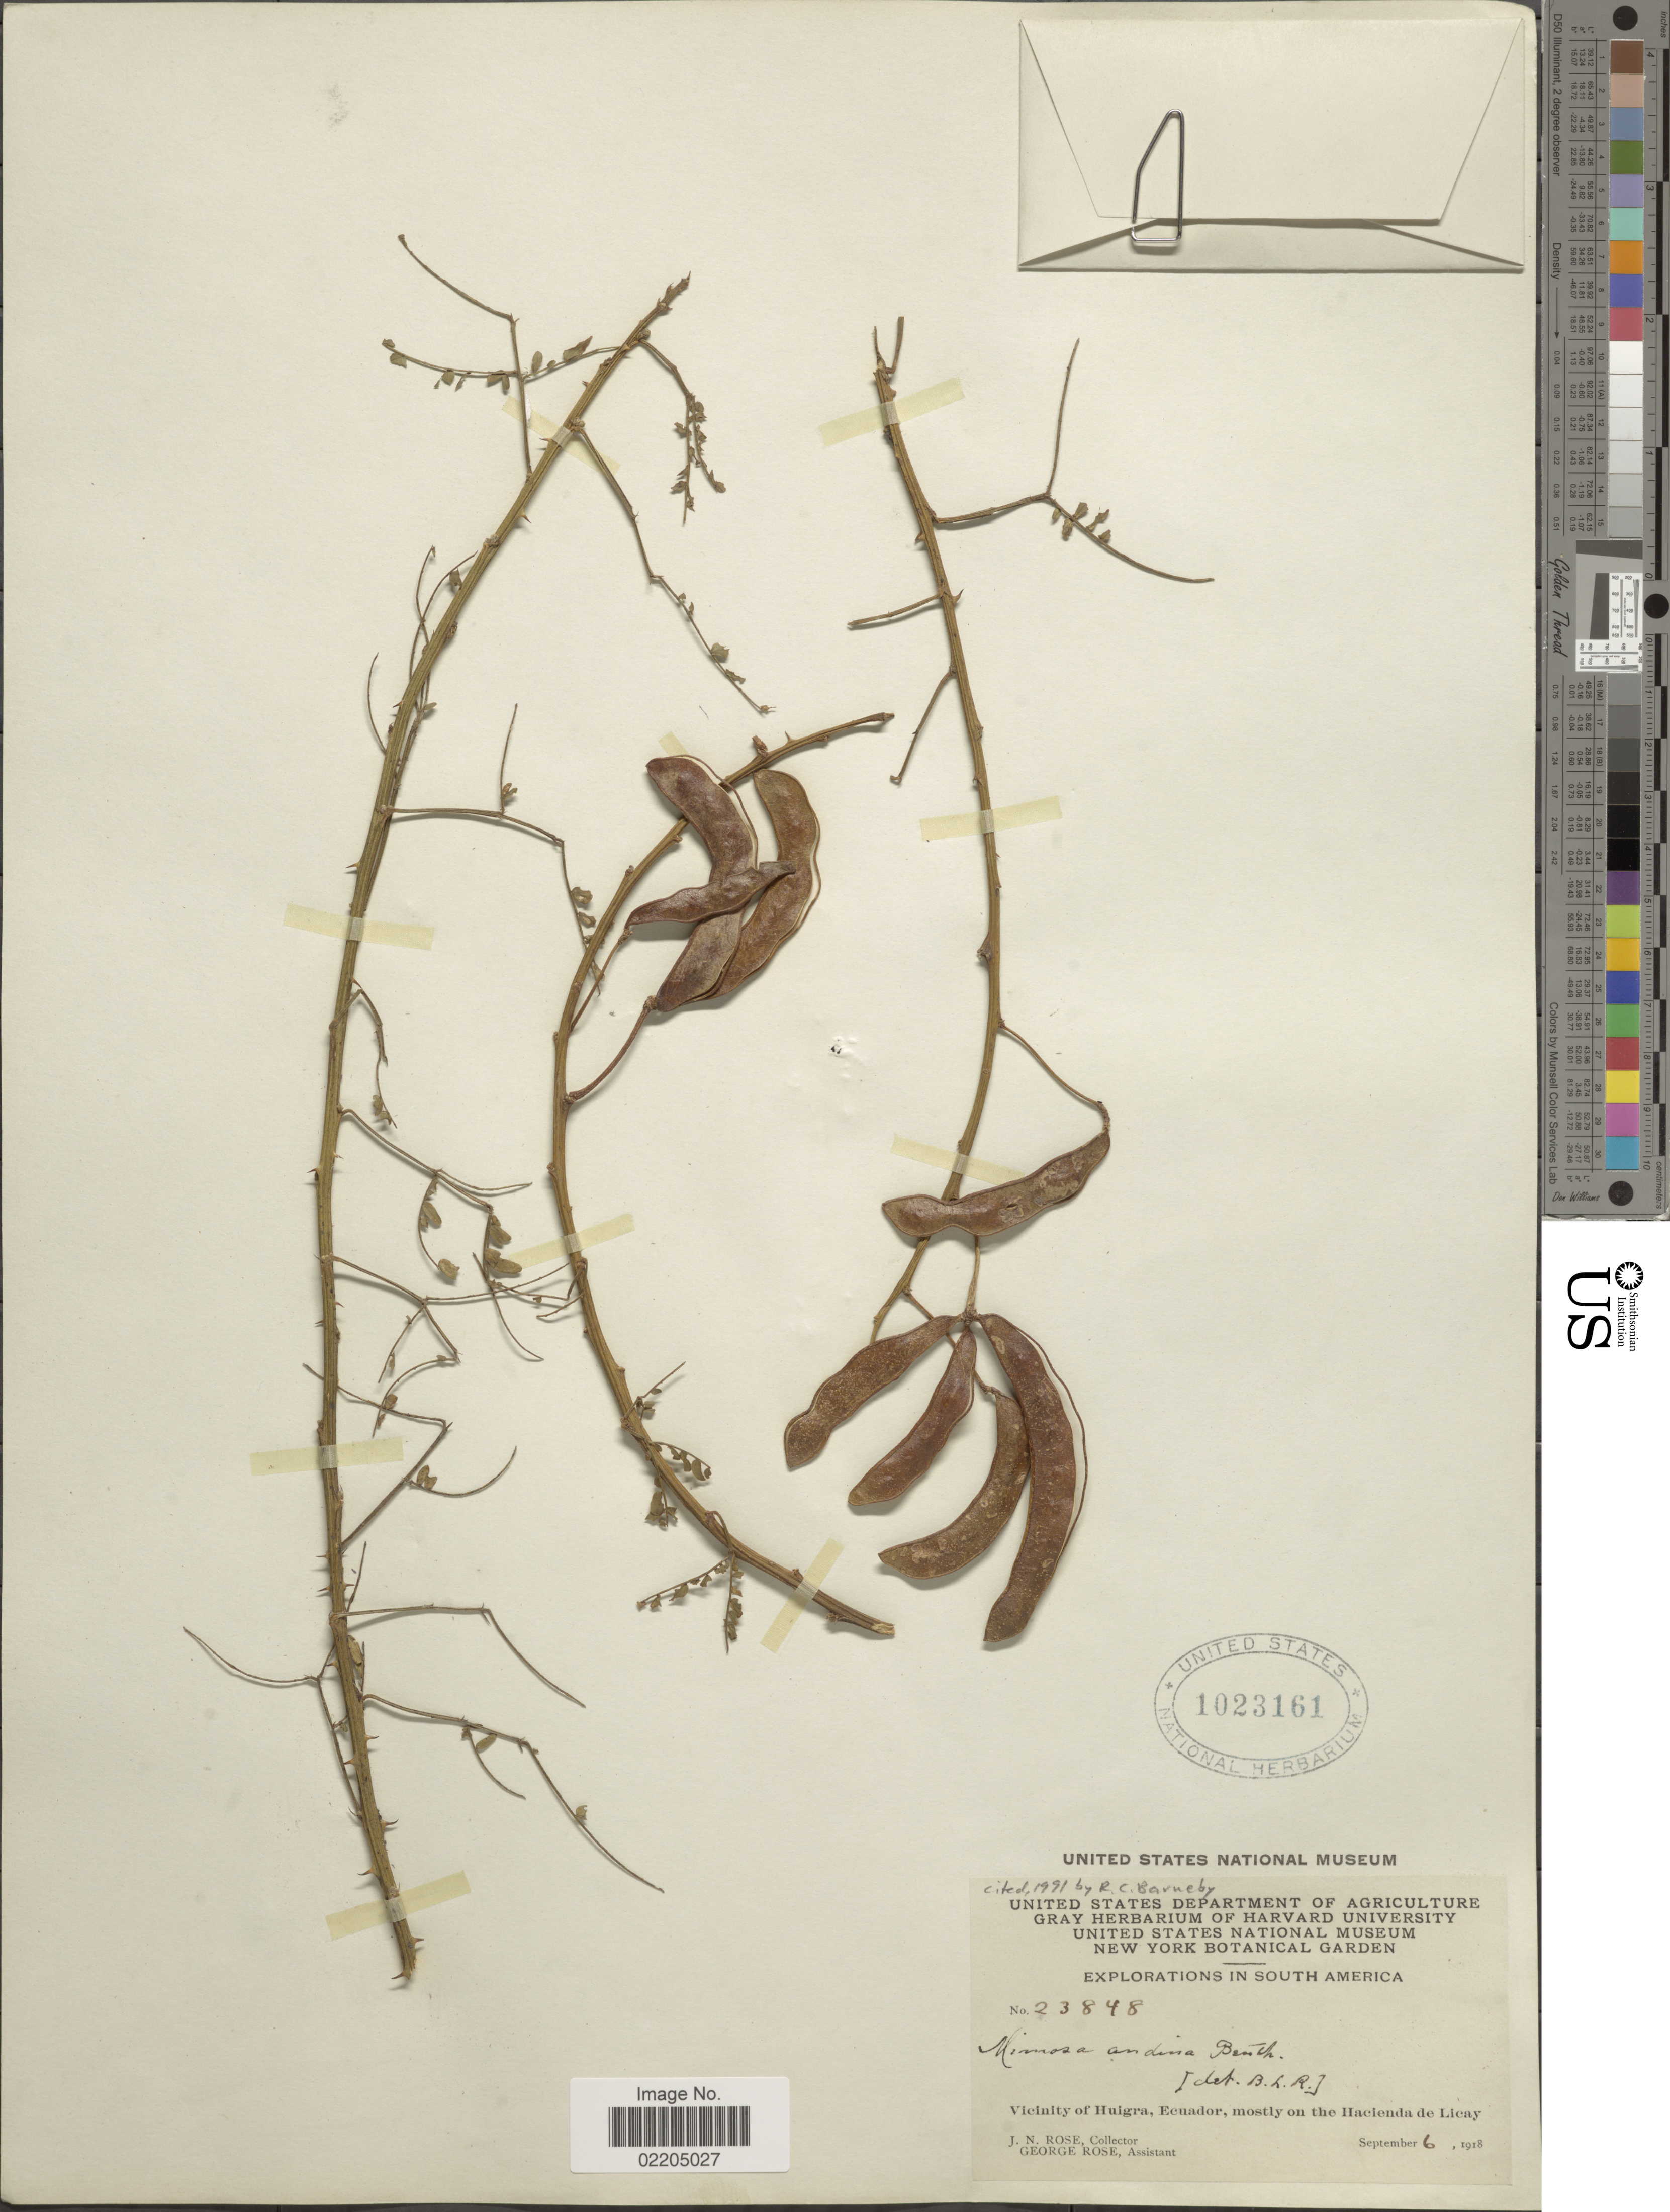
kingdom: Plantae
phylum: Tracheophyta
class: Magnoliopsida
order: Fabales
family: Fabaceae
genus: Mimosa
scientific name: Mimosa andina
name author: Benth.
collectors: J. N. Rose & G. Rose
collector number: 23848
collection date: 1918-09-06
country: Ecuador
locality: Vicinity of Huigra, mostly on the Hacienda de Licay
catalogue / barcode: US 1023161